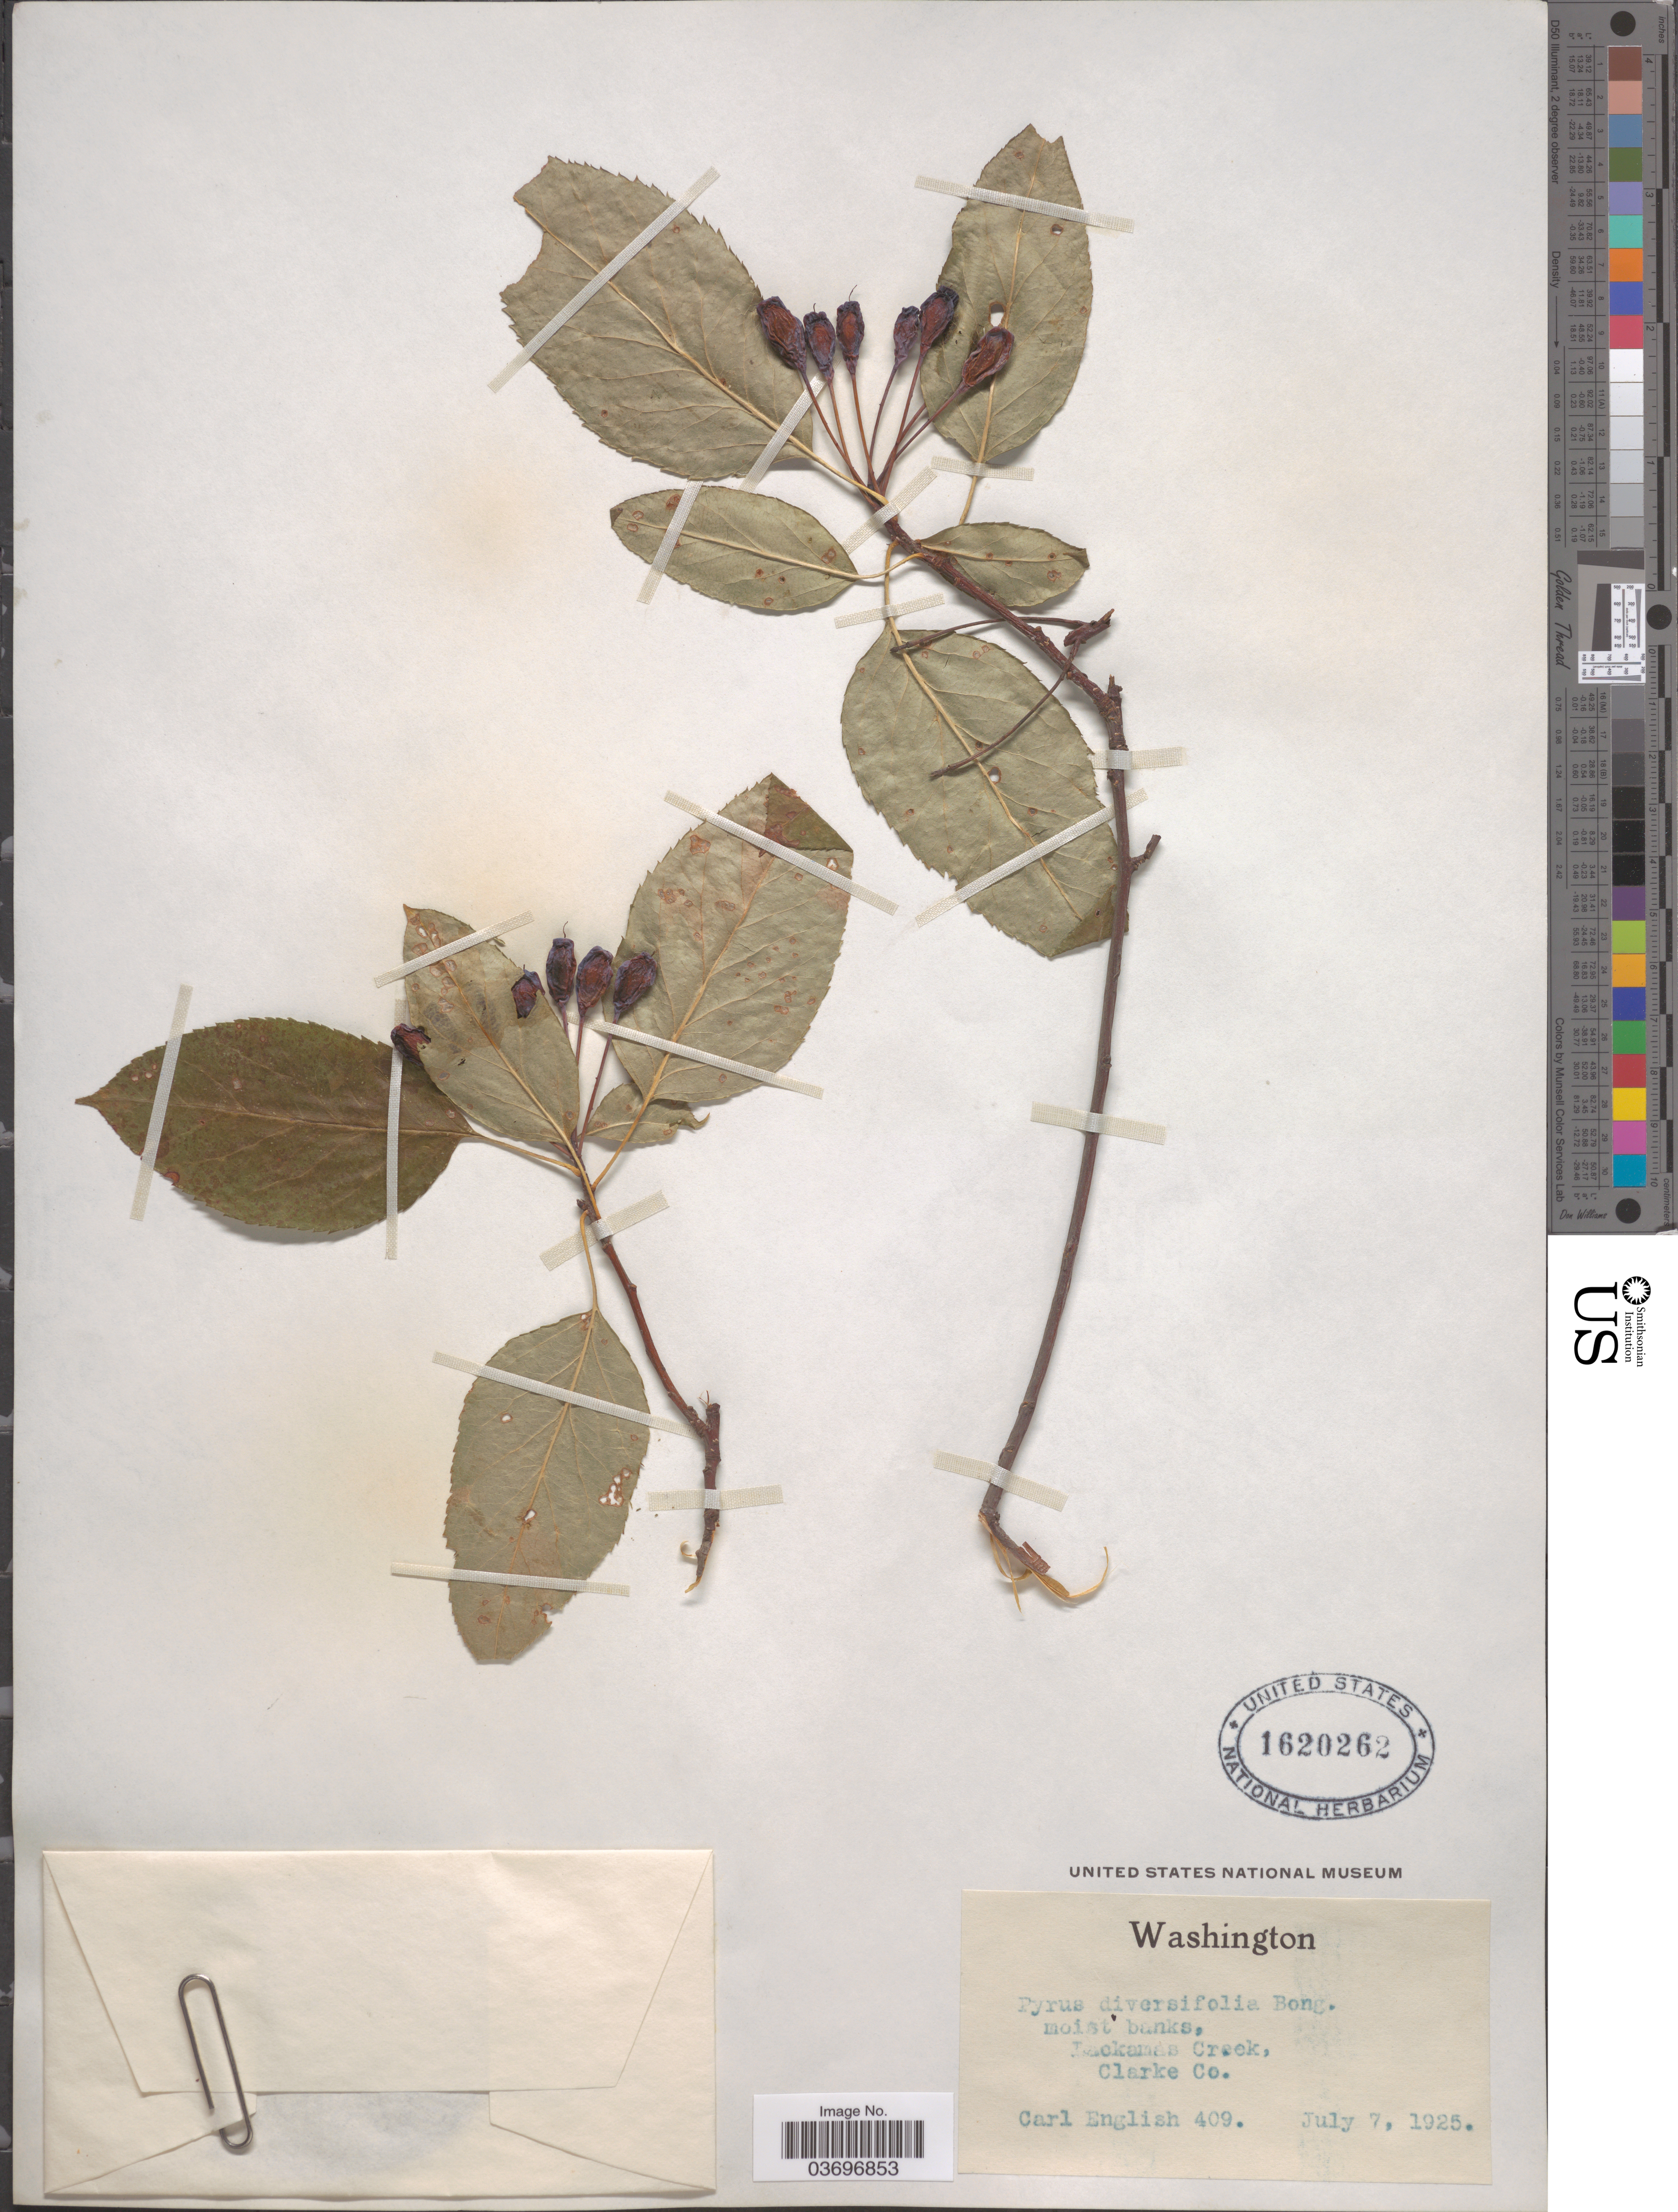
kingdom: Plantae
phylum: Tracheophyta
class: Magnoliopsida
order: Rosales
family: Rosaceae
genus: Malus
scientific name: Malus fusca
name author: (Raf.) C.K. Schneid.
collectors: C. English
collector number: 409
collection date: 1925-07-07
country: United States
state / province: Washington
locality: Lackamas Creek, Clarke Co.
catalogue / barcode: US 1620262